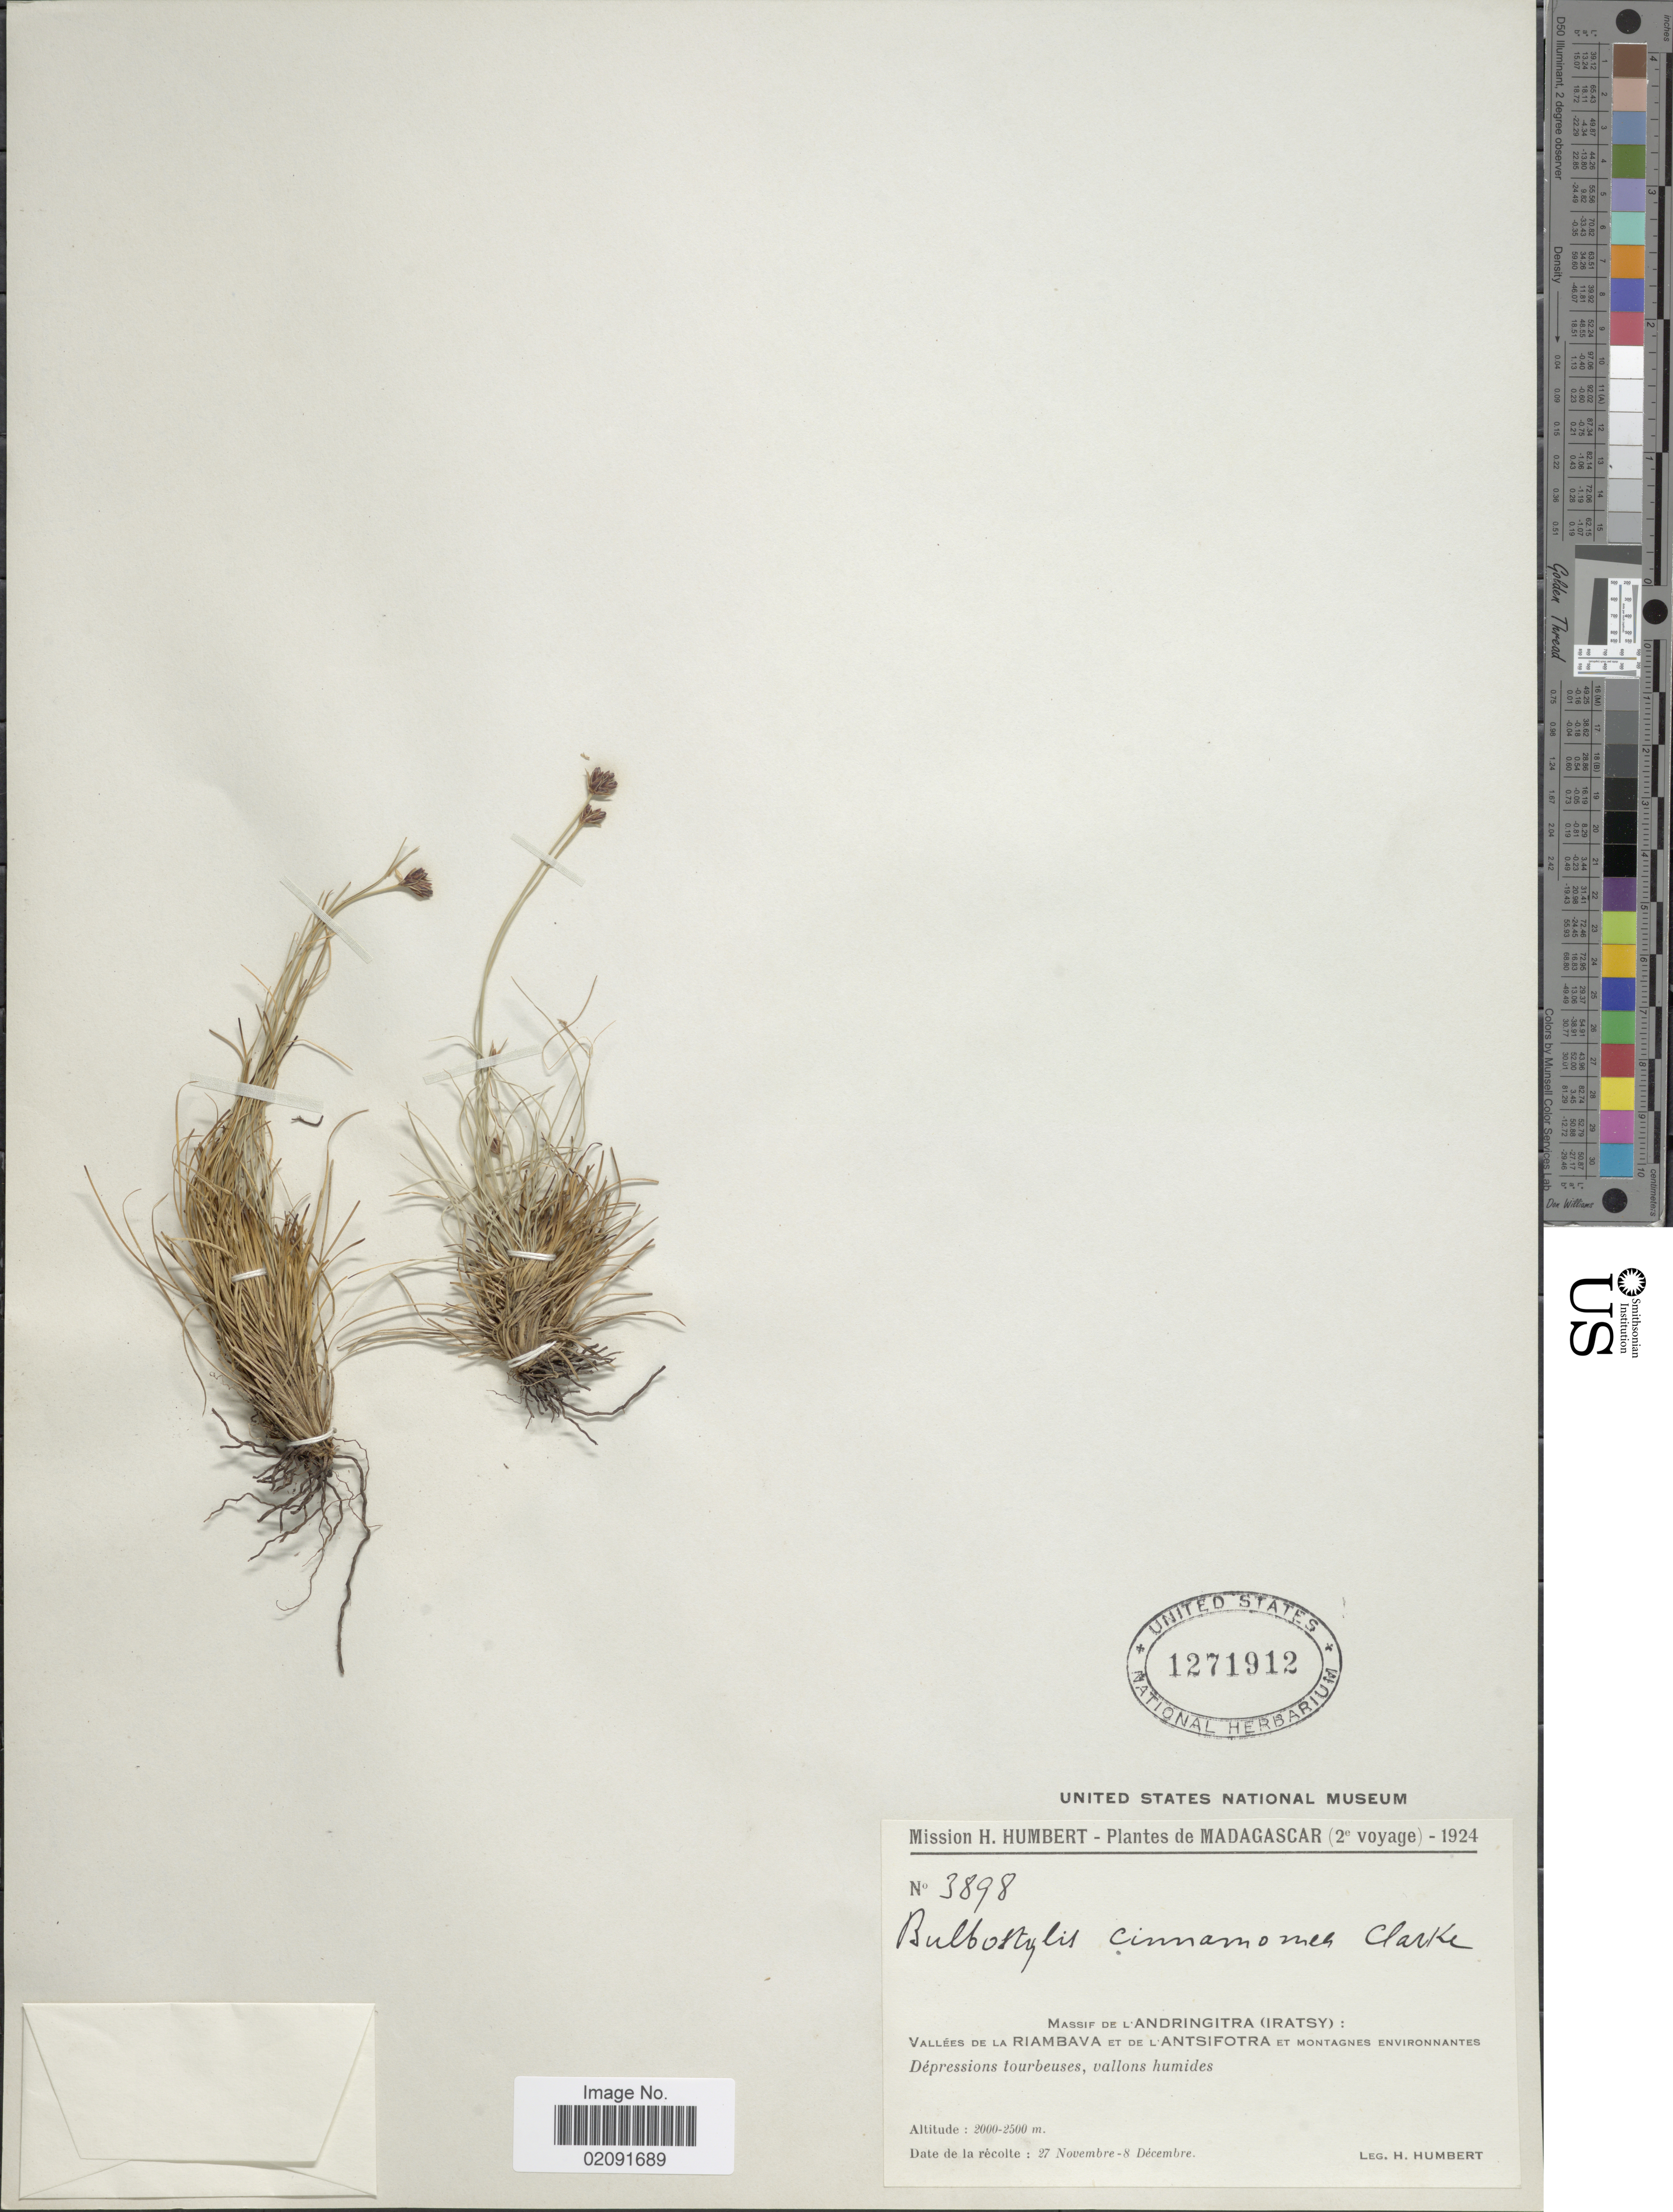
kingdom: Plantae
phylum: Tracheophyta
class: Liliopsida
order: Poales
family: Cyperaceae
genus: Bulbostylis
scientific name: Bulbostylis cinnamomea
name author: (Boeckeler) C.B. Clarke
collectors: H. Humbert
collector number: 3898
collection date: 1924-11-27/1924-12-08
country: Madagascar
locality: Massif de l'Andringitra (Iratsy): Vallées de la Riambava et de l'Antsifotra et montagnes environnantes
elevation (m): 2000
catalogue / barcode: US 1271912